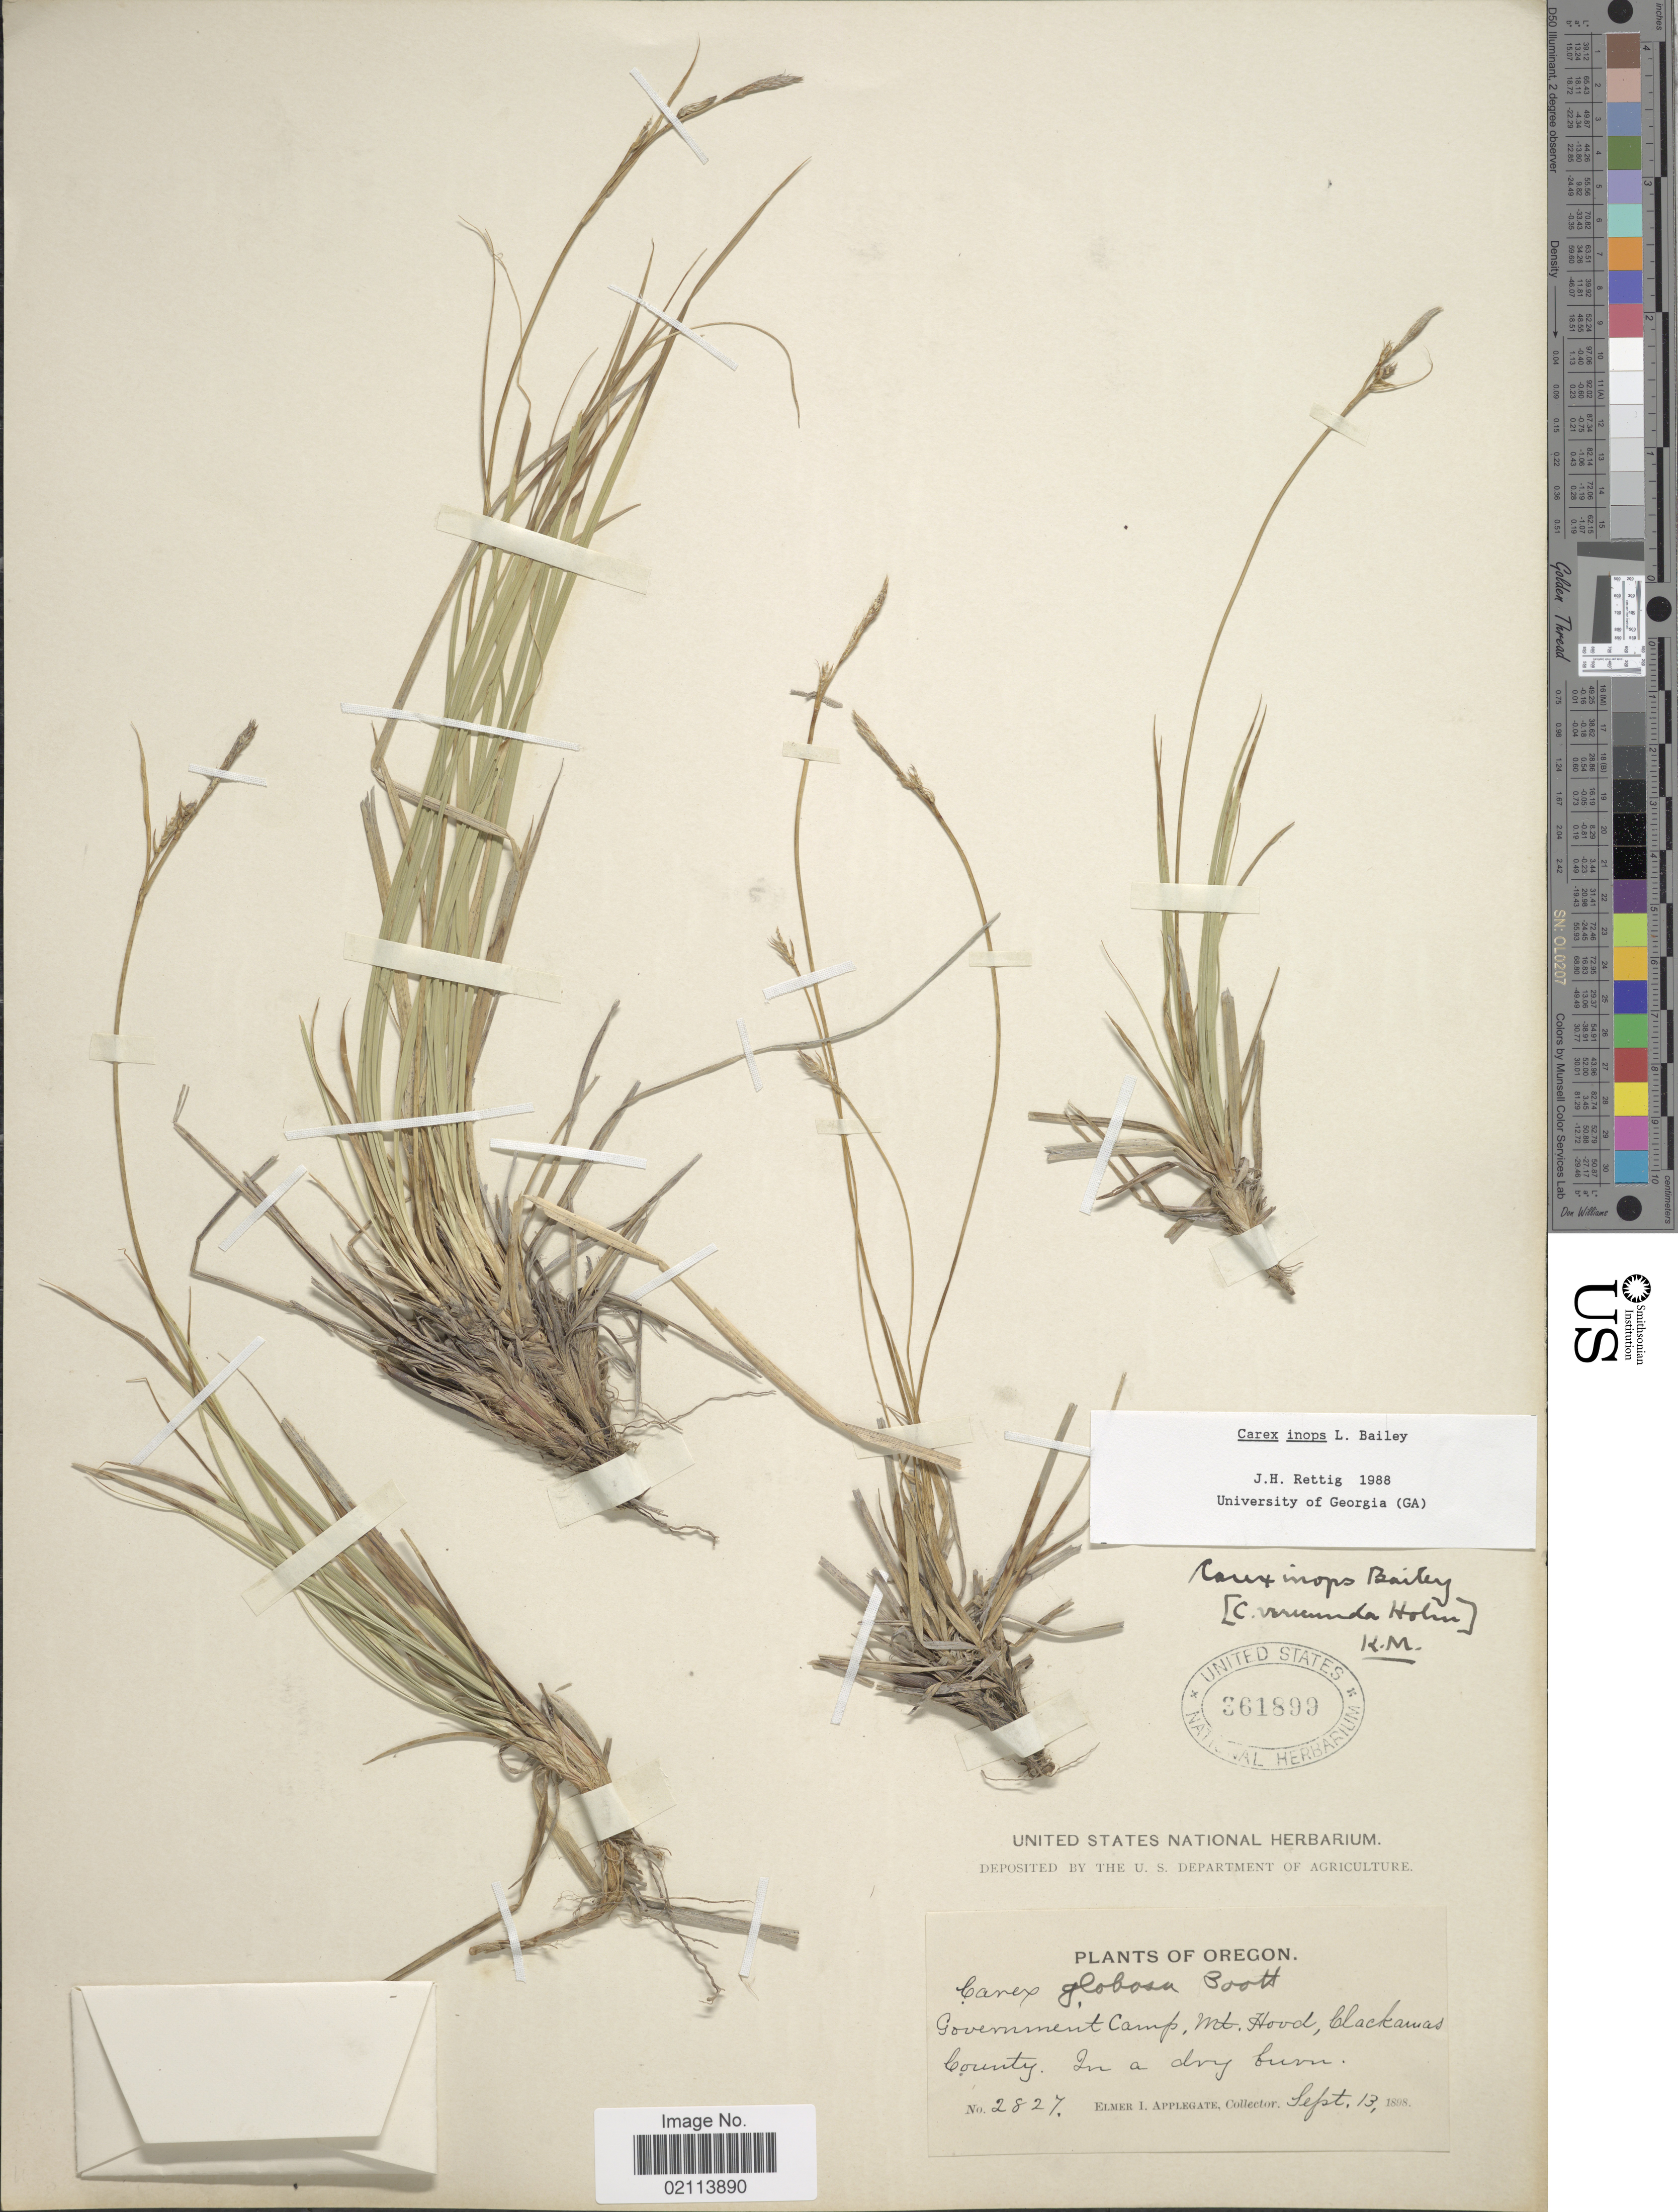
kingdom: Plantae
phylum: Tracheophyta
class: Liliopsida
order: Poales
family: Cyperaceae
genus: Carex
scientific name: Carex inops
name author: L.H. Bailey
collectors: E. I. Applegate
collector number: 2827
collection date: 1898-09-13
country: United States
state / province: Oregon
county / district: Clackamas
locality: Government Camp, Mt. Hood, Clackamas County, in a dry burn.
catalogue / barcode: US 361899